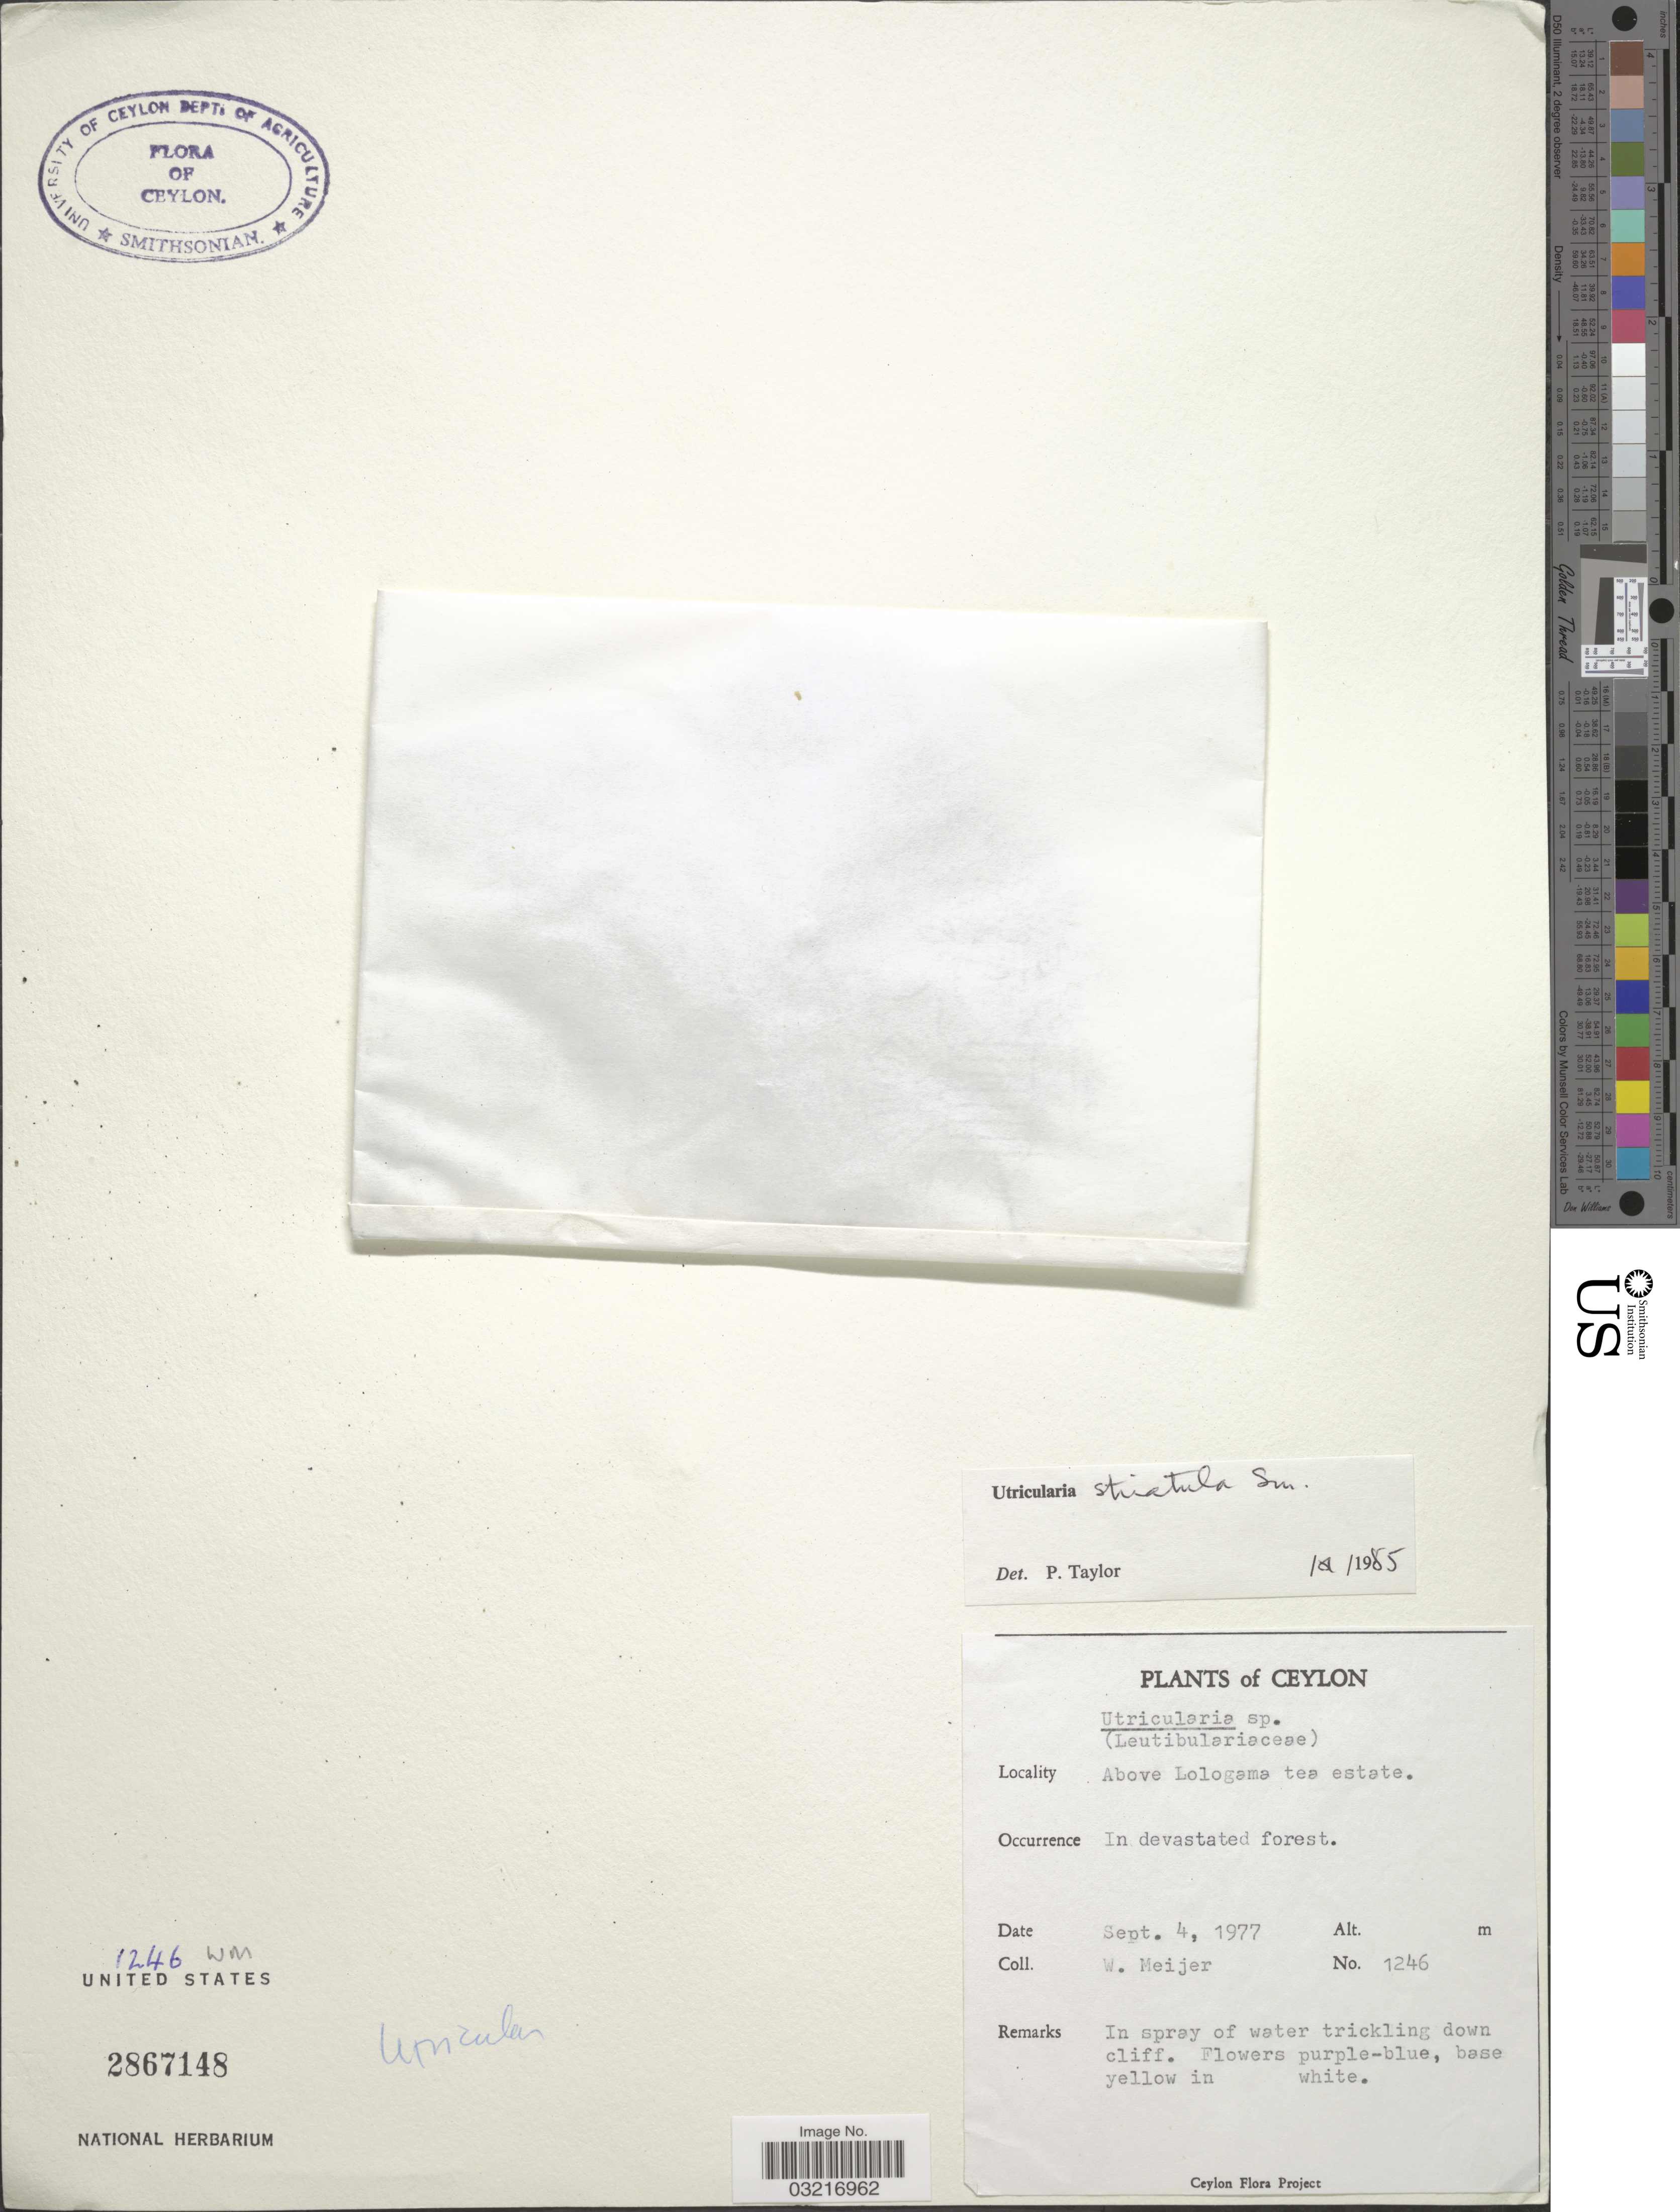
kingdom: Plantae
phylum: Tracheophyta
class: Magnoliopsida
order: Lamiales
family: Lentibulariaceae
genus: Utricularia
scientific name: Utricularia striatula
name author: Sm.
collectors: W. Meijer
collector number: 1246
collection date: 1977-09-04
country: Sri Lanka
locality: Ceylon, Above Lologama tea estate.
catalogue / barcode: US 2867148